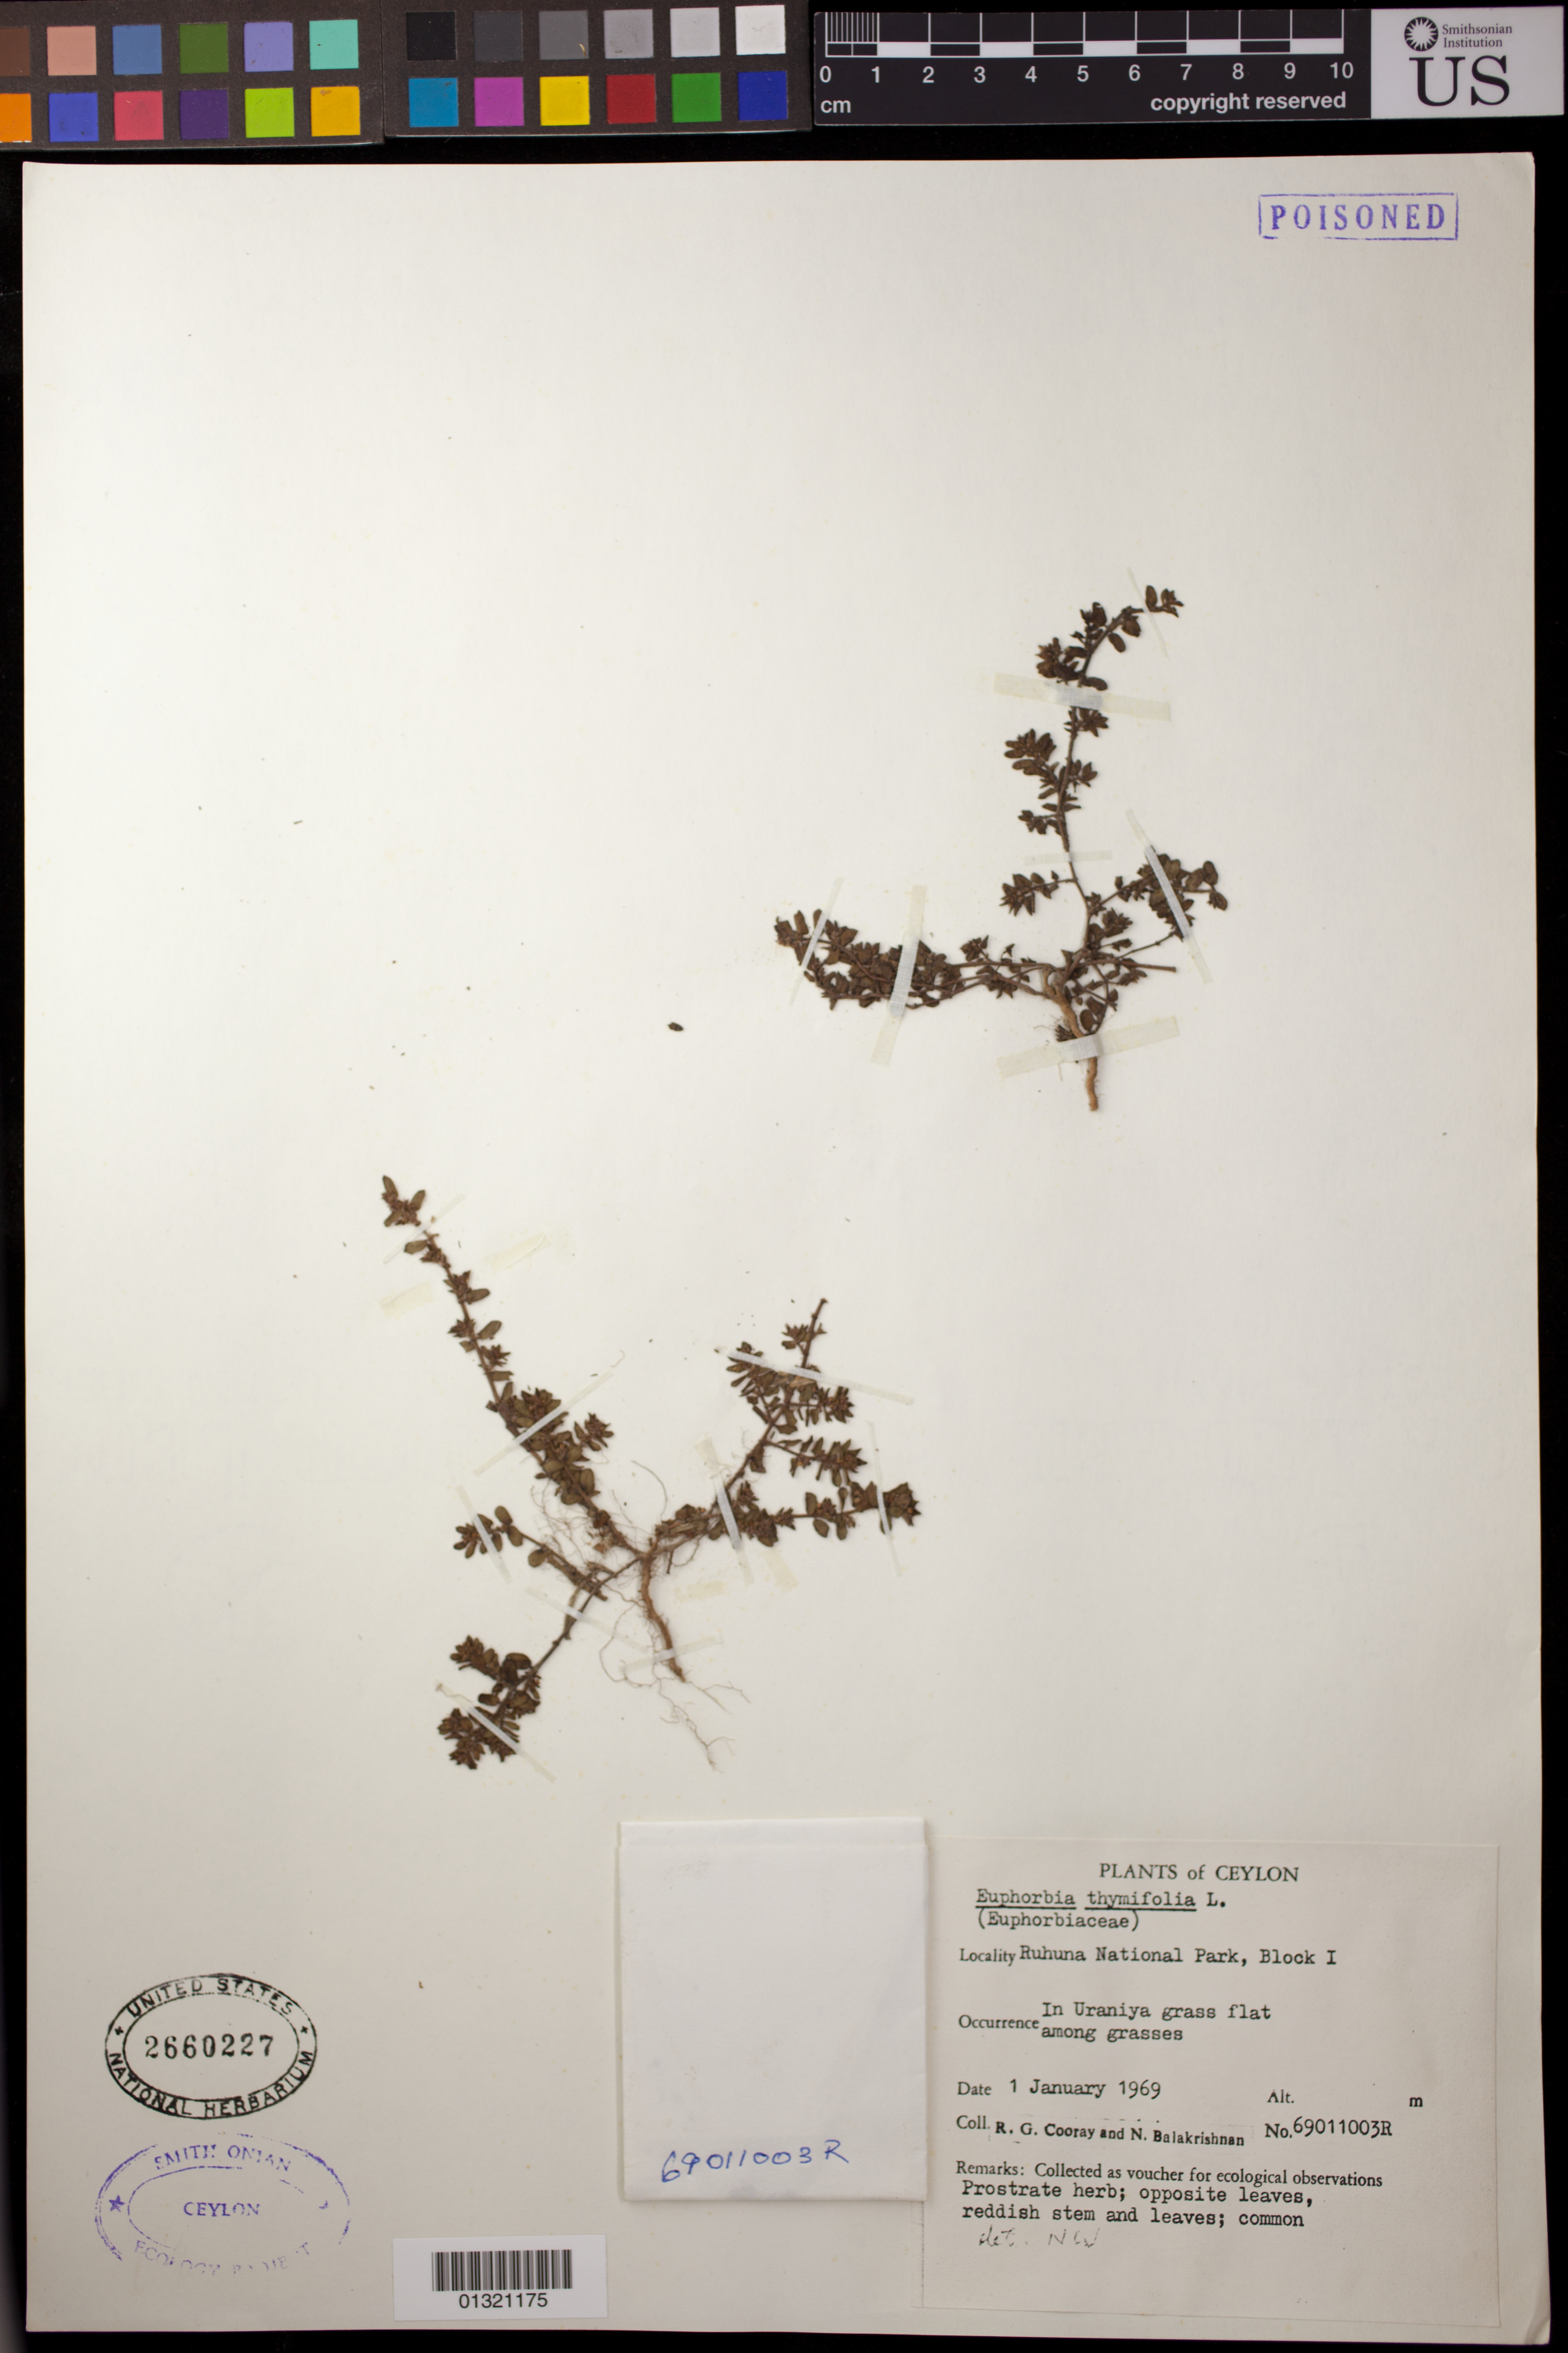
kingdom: Plantae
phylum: Tracheophyta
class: Magnoliopsida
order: Malpighiales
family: Euphorbiaceae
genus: Euphorbia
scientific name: Euphorbia thymifolia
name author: L.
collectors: R. Cooray & N. Balakrishnan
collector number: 69011003R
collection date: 1969-01-01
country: Sri Lanka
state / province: Southern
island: Ceylon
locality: Ruhuna National Park, Block I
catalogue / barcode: US 2660227